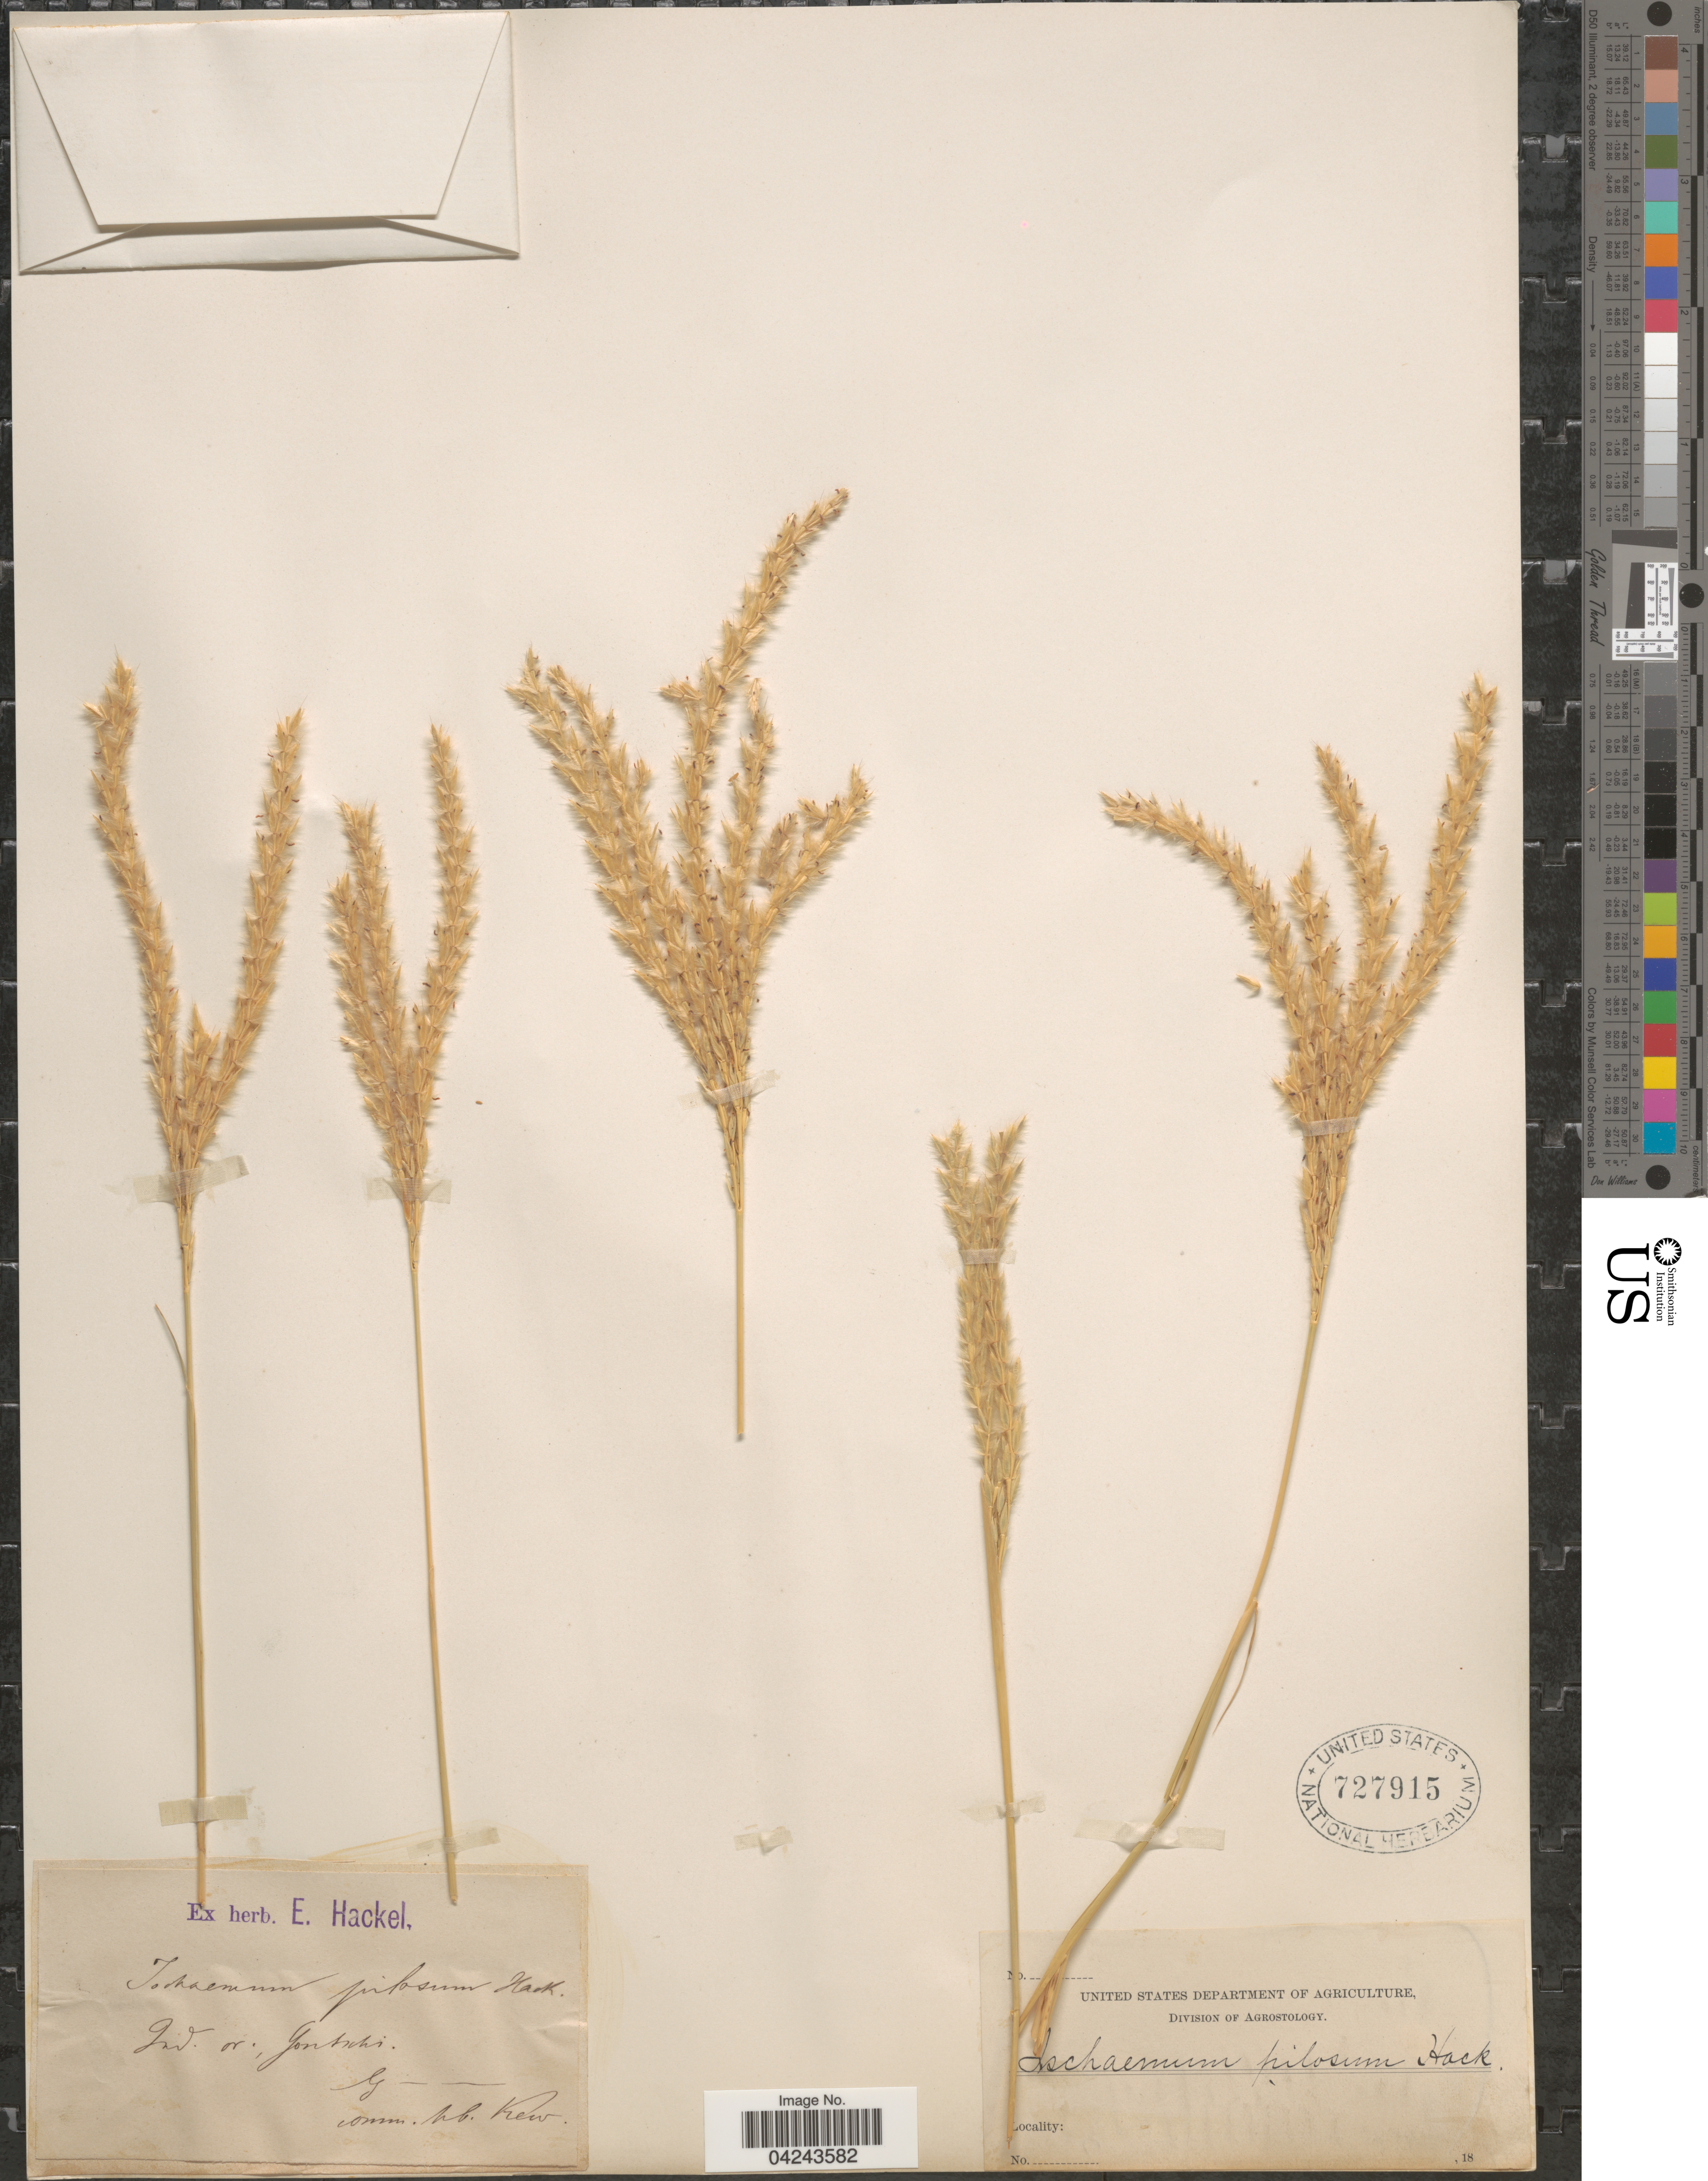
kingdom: Plantae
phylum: Tracheophyta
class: Liliopsida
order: Poales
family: Poaceae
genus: Ischaemum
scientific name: Ischaemum polystachyum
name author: J. Presl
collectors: ex herb. E. Hackel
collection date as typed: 18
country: India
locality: Ind. or; Gontschi [interpreted].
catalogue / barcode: US 727915